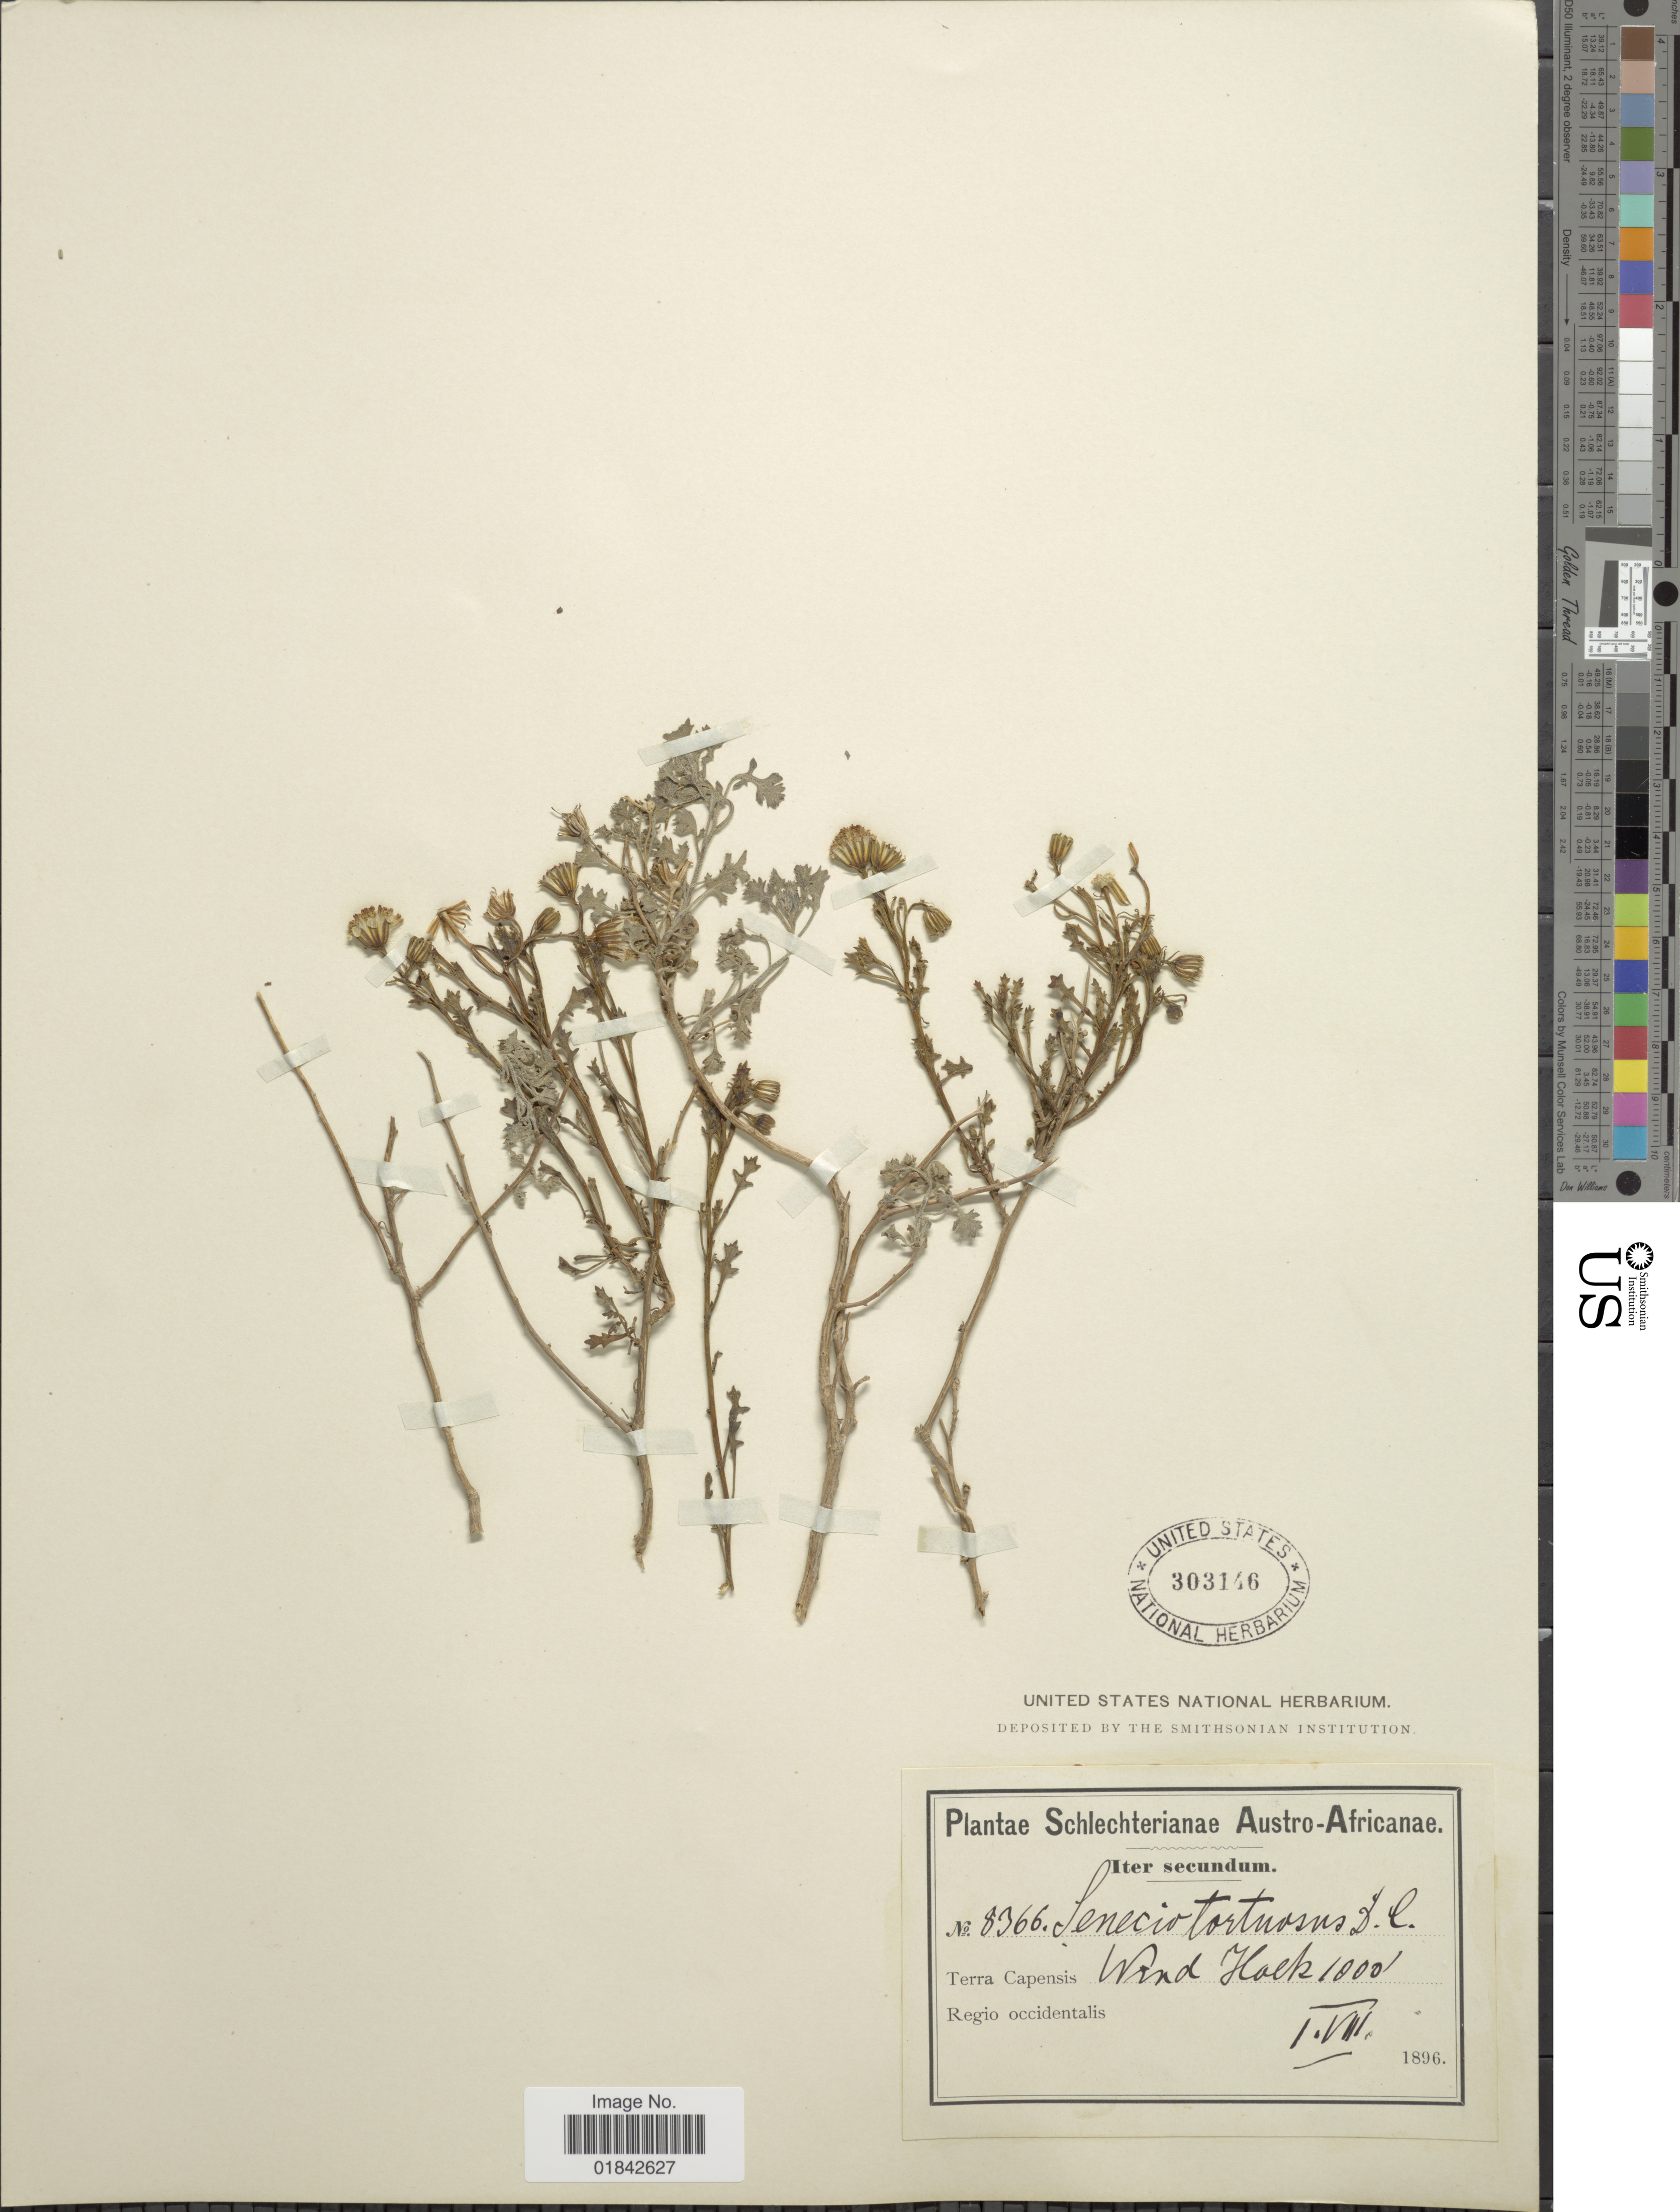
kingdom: Plantae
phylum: Tracheophyta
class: Magnoliopsida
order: Asterales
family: Asteraceae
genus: Senecio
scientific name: Senecio tortuosus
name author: DC.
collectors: Schlechter, --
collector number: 8366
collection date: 1896-08-01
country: South Africa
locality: Austro-Africanae, Terra Capensis, Wind Hoek, Regio occidentalis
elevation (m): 305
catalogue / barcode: US 303146